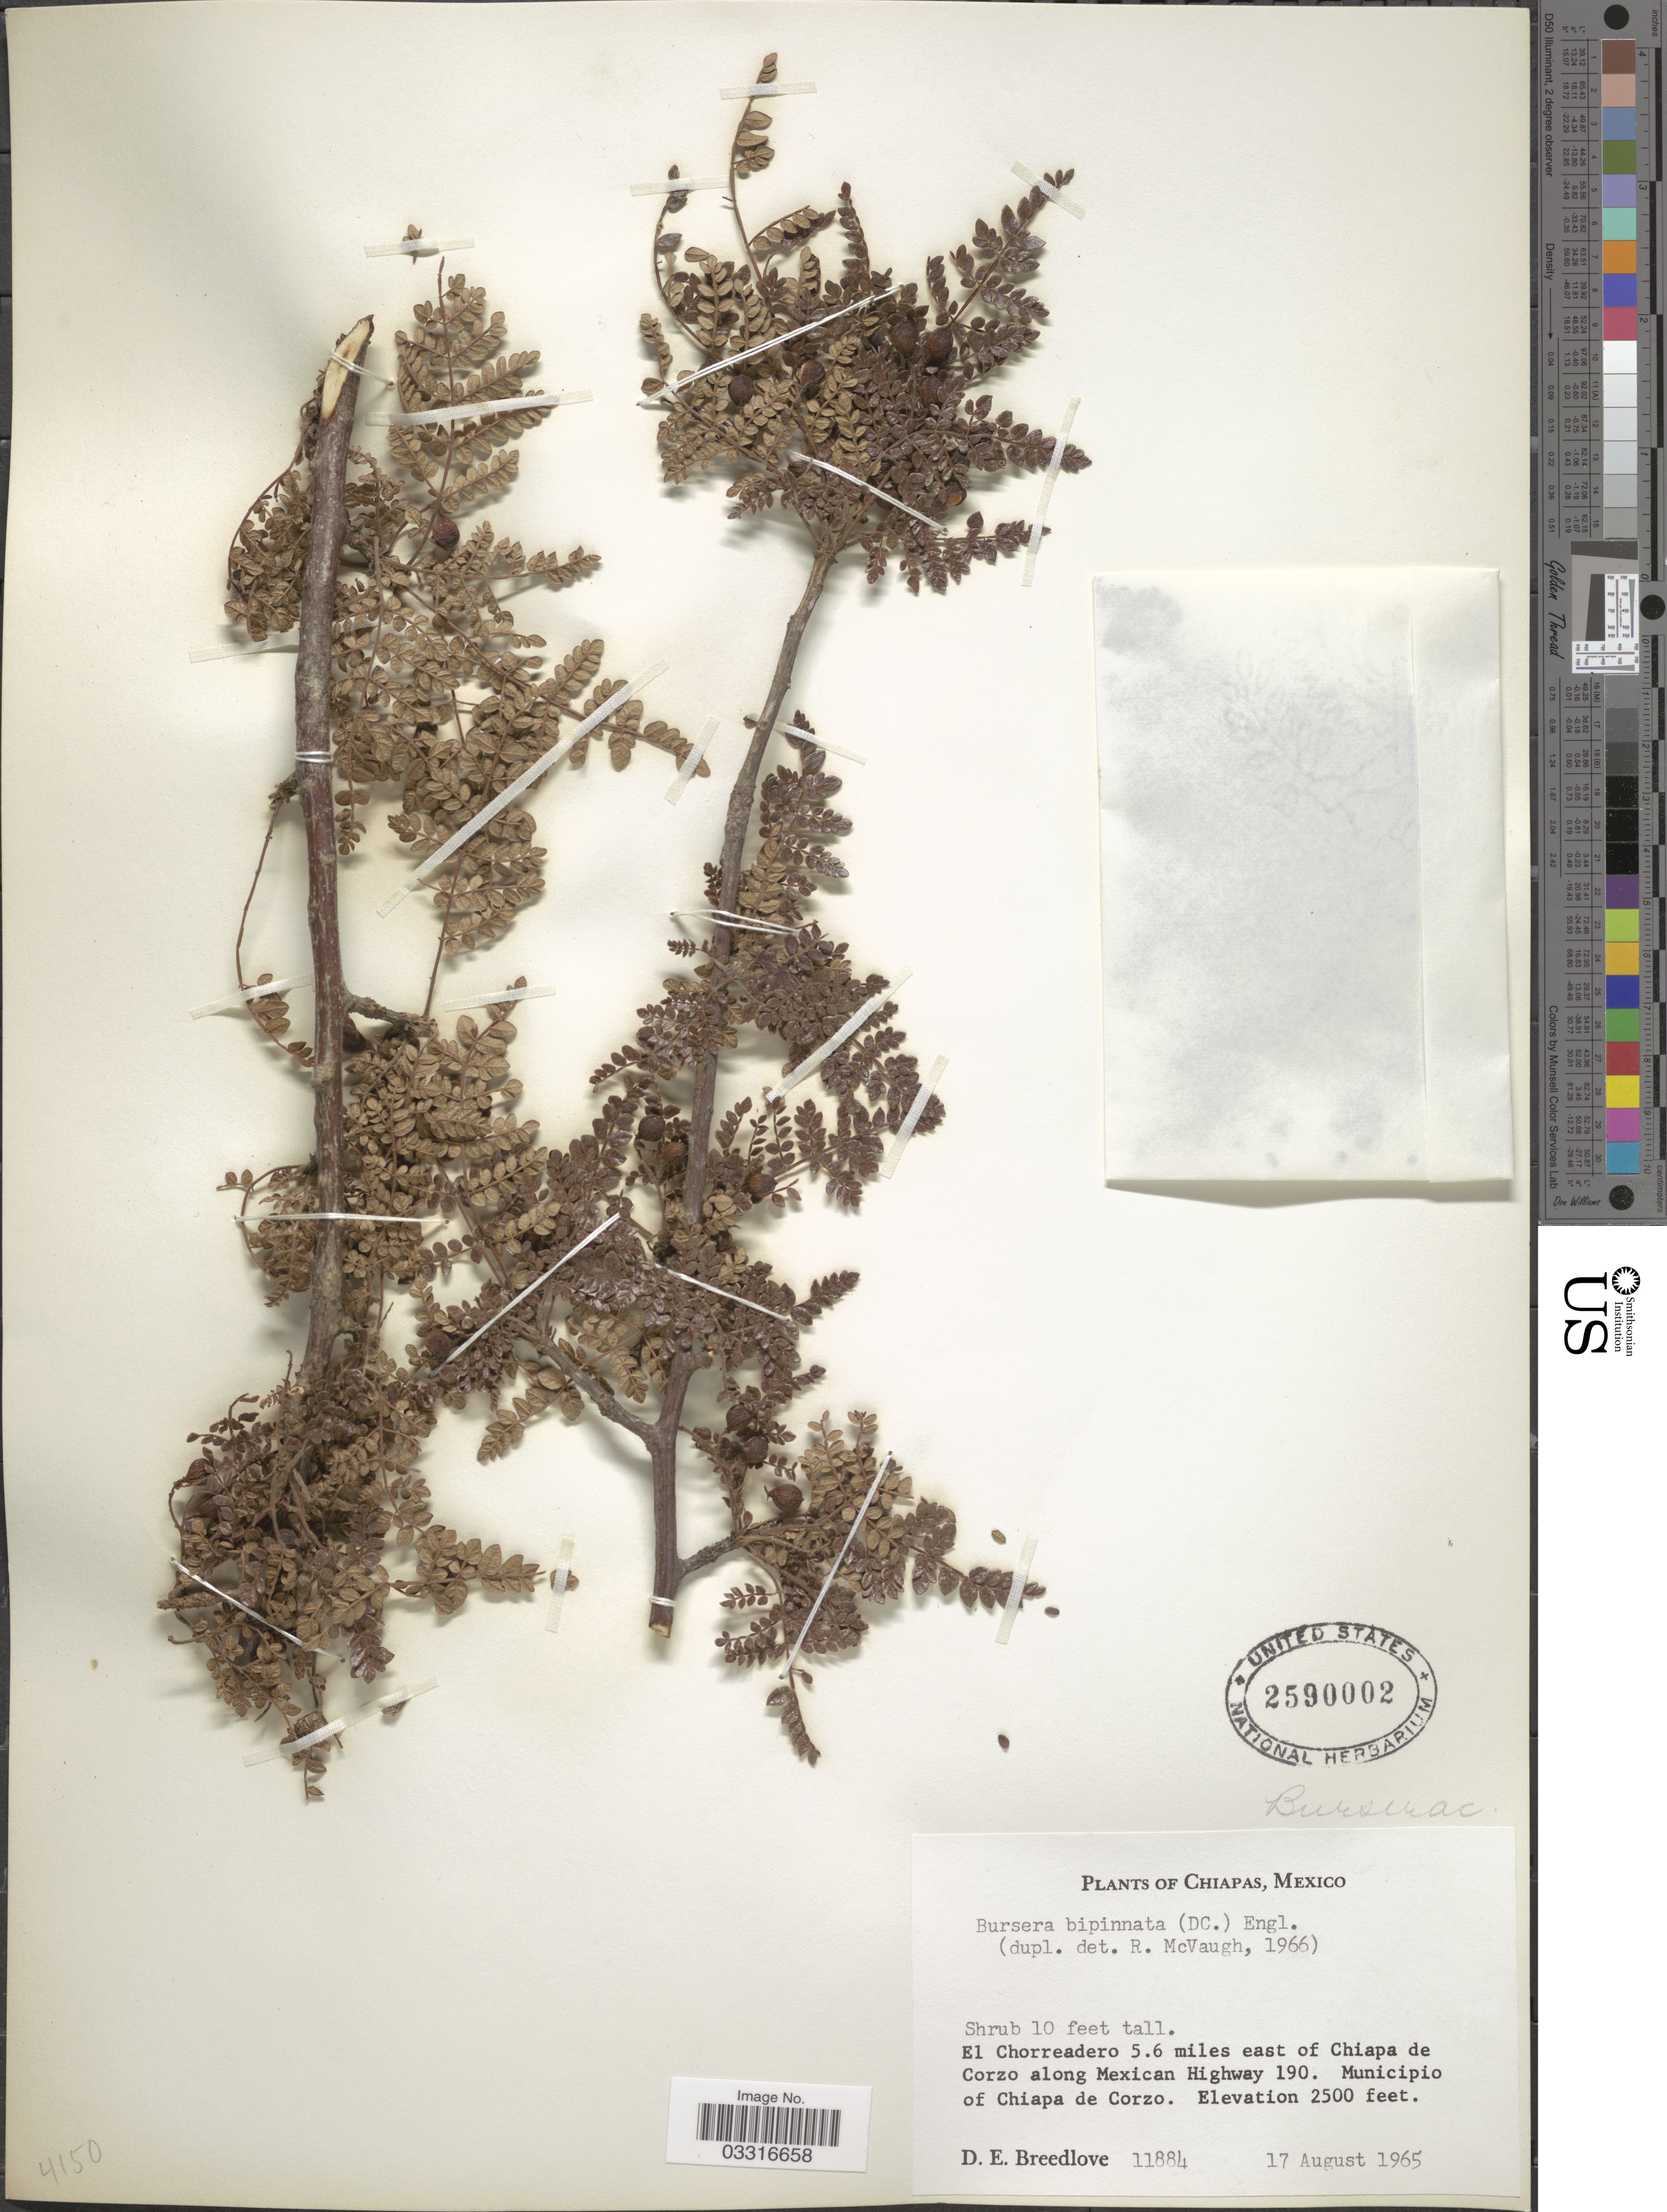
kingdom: Plantae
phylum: Tracheophyta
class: Magnoliopsida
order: Sapindales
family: Burseraceae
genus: Bursera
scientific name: Bursera bipinnata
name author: Engl.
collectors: D. E. Breedlove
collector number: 11884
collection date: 1965-08-17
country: Mexico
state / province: Chiapas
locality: El Chorreadero 5.6 miles east of Chiapa de Corzo along Mexican Highway 190. Municipio of Chiapa de Corzo.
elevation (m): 762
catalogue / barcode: US 2590002